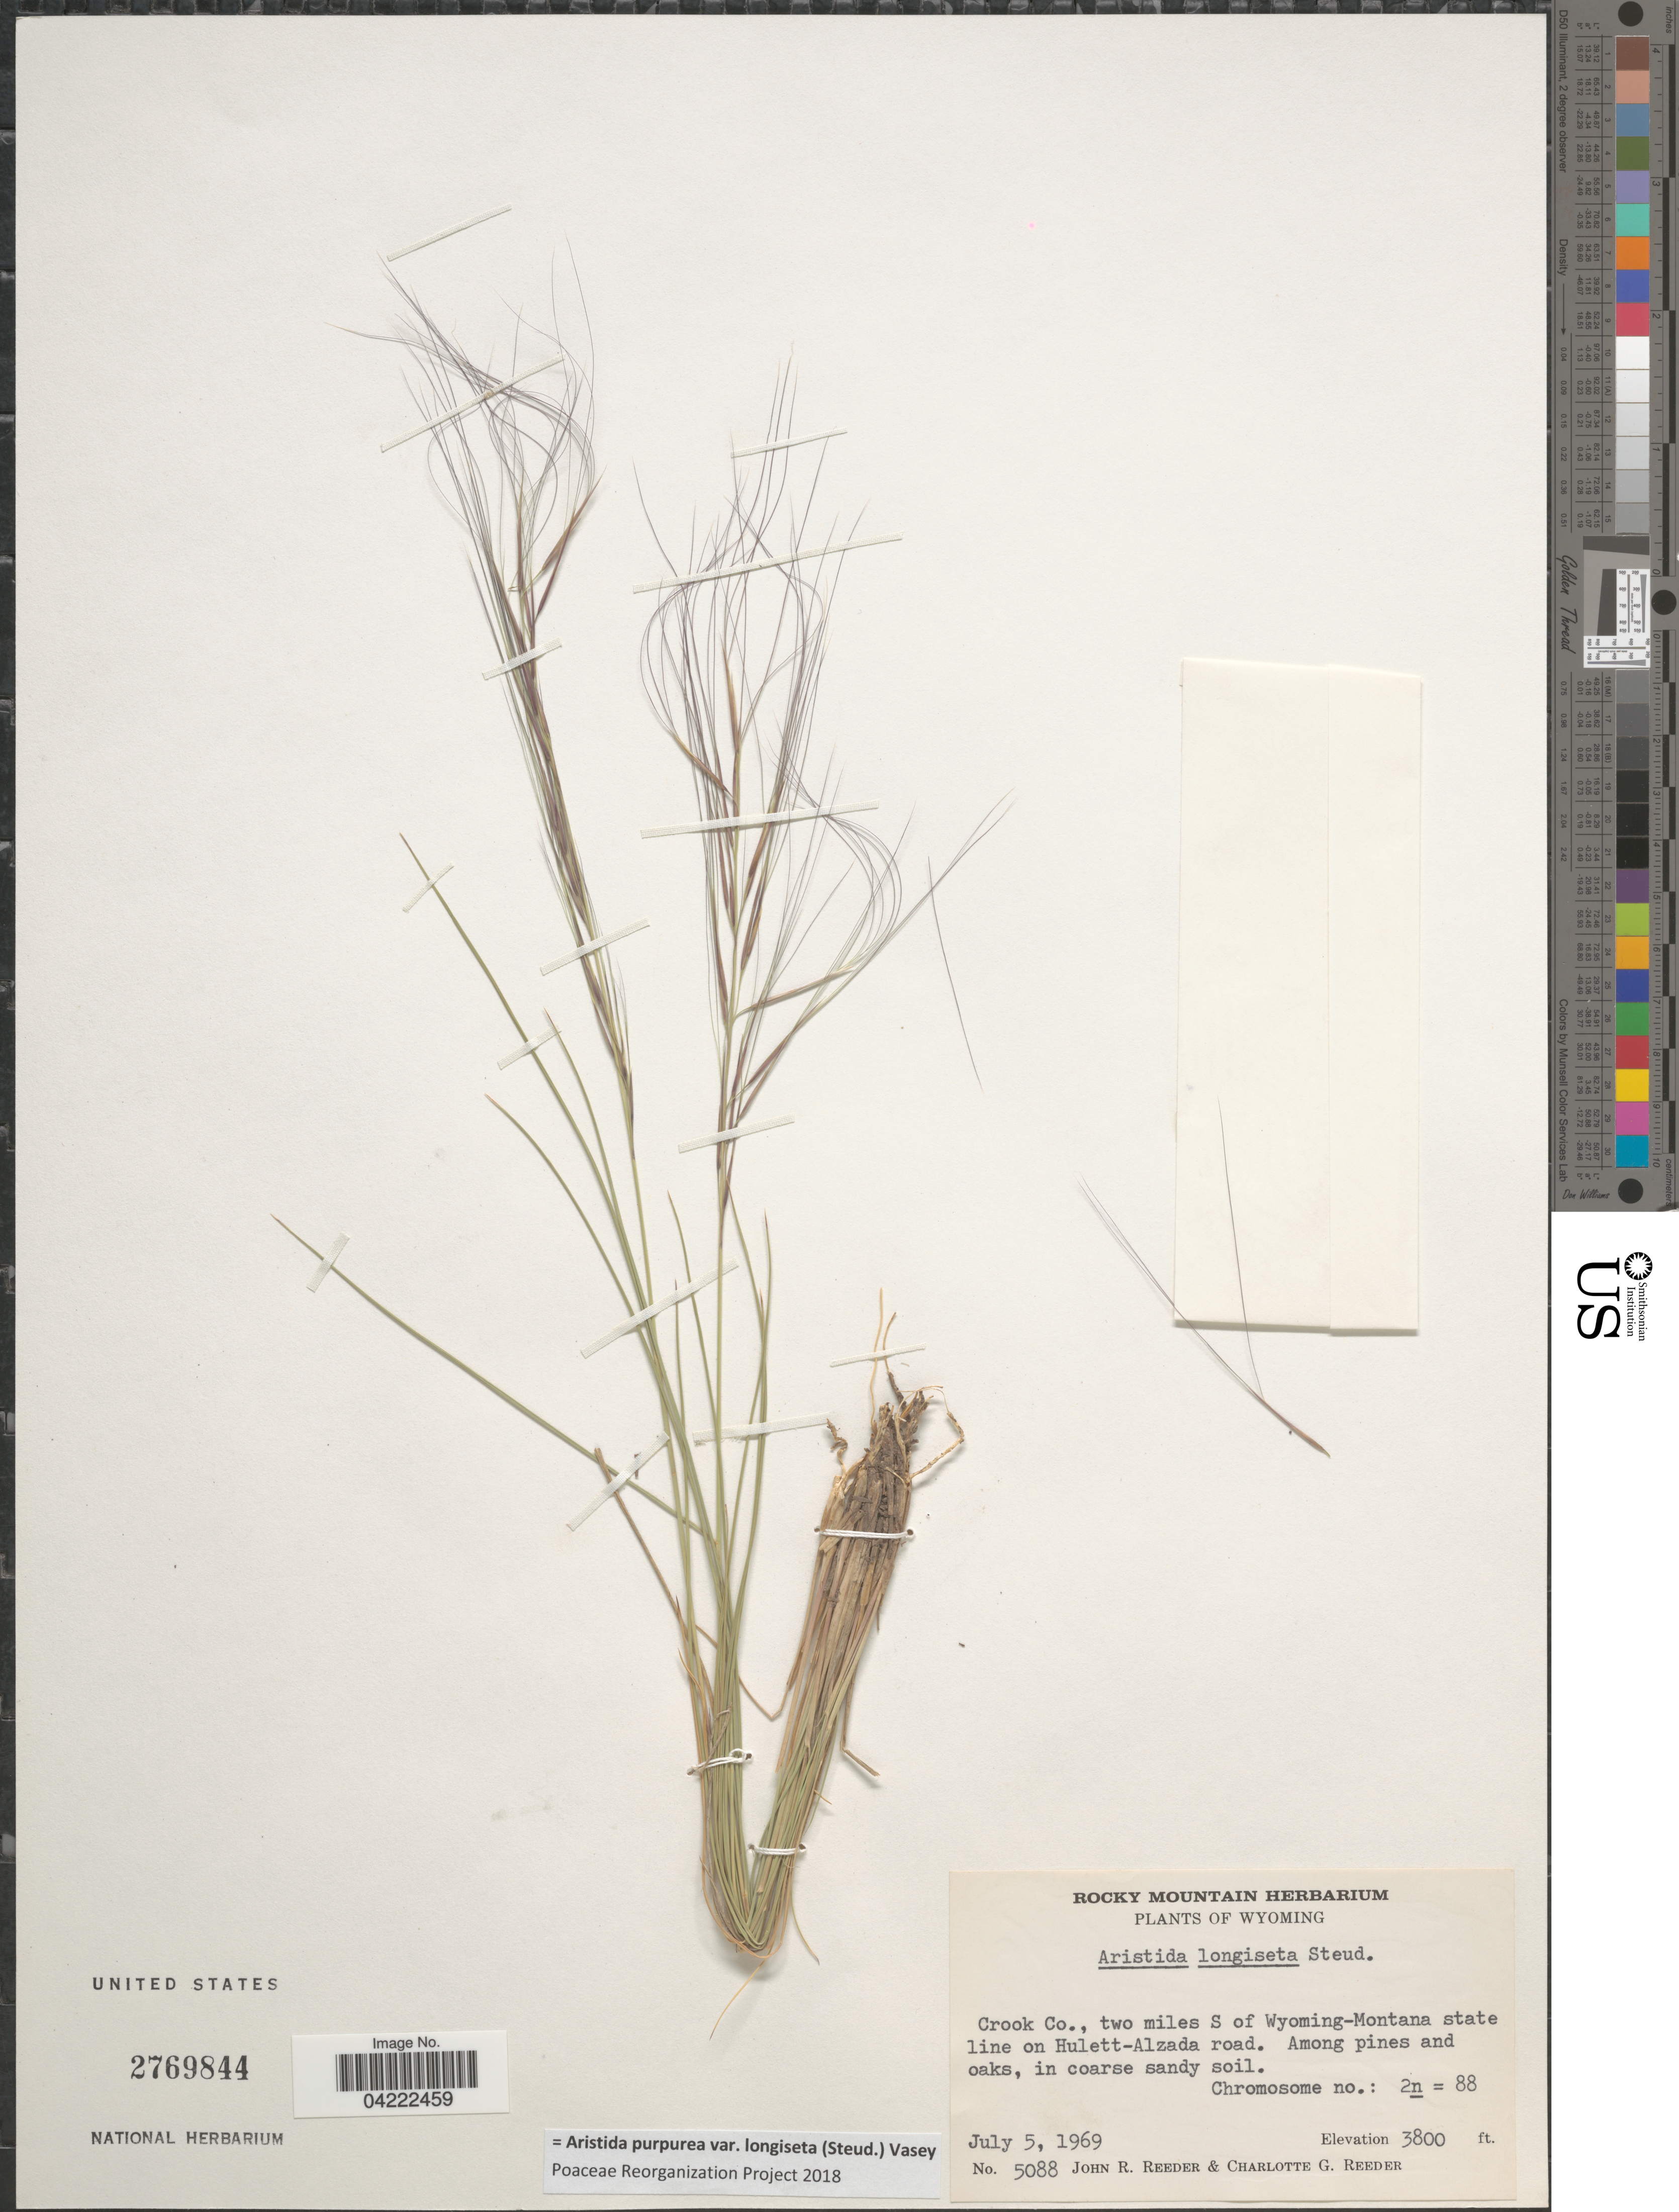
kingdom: Plantae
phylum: Tracheophyta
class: Liliopsida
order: Poales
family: Poaceae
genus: Aristida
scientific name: Aristida purpurea var. longiseta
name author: (Steud.) Vasey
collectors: J. R. Reeder & C. G. Reeder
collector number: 5088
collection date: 1969-07-05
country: United States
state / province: Wyoming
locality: Crook Co., two miles S of Wyoming-Montana state line on Hulett-Alzada road. Among pines and oaks, in coarse sandy soil.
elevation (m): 1158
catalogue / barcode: US 2769844